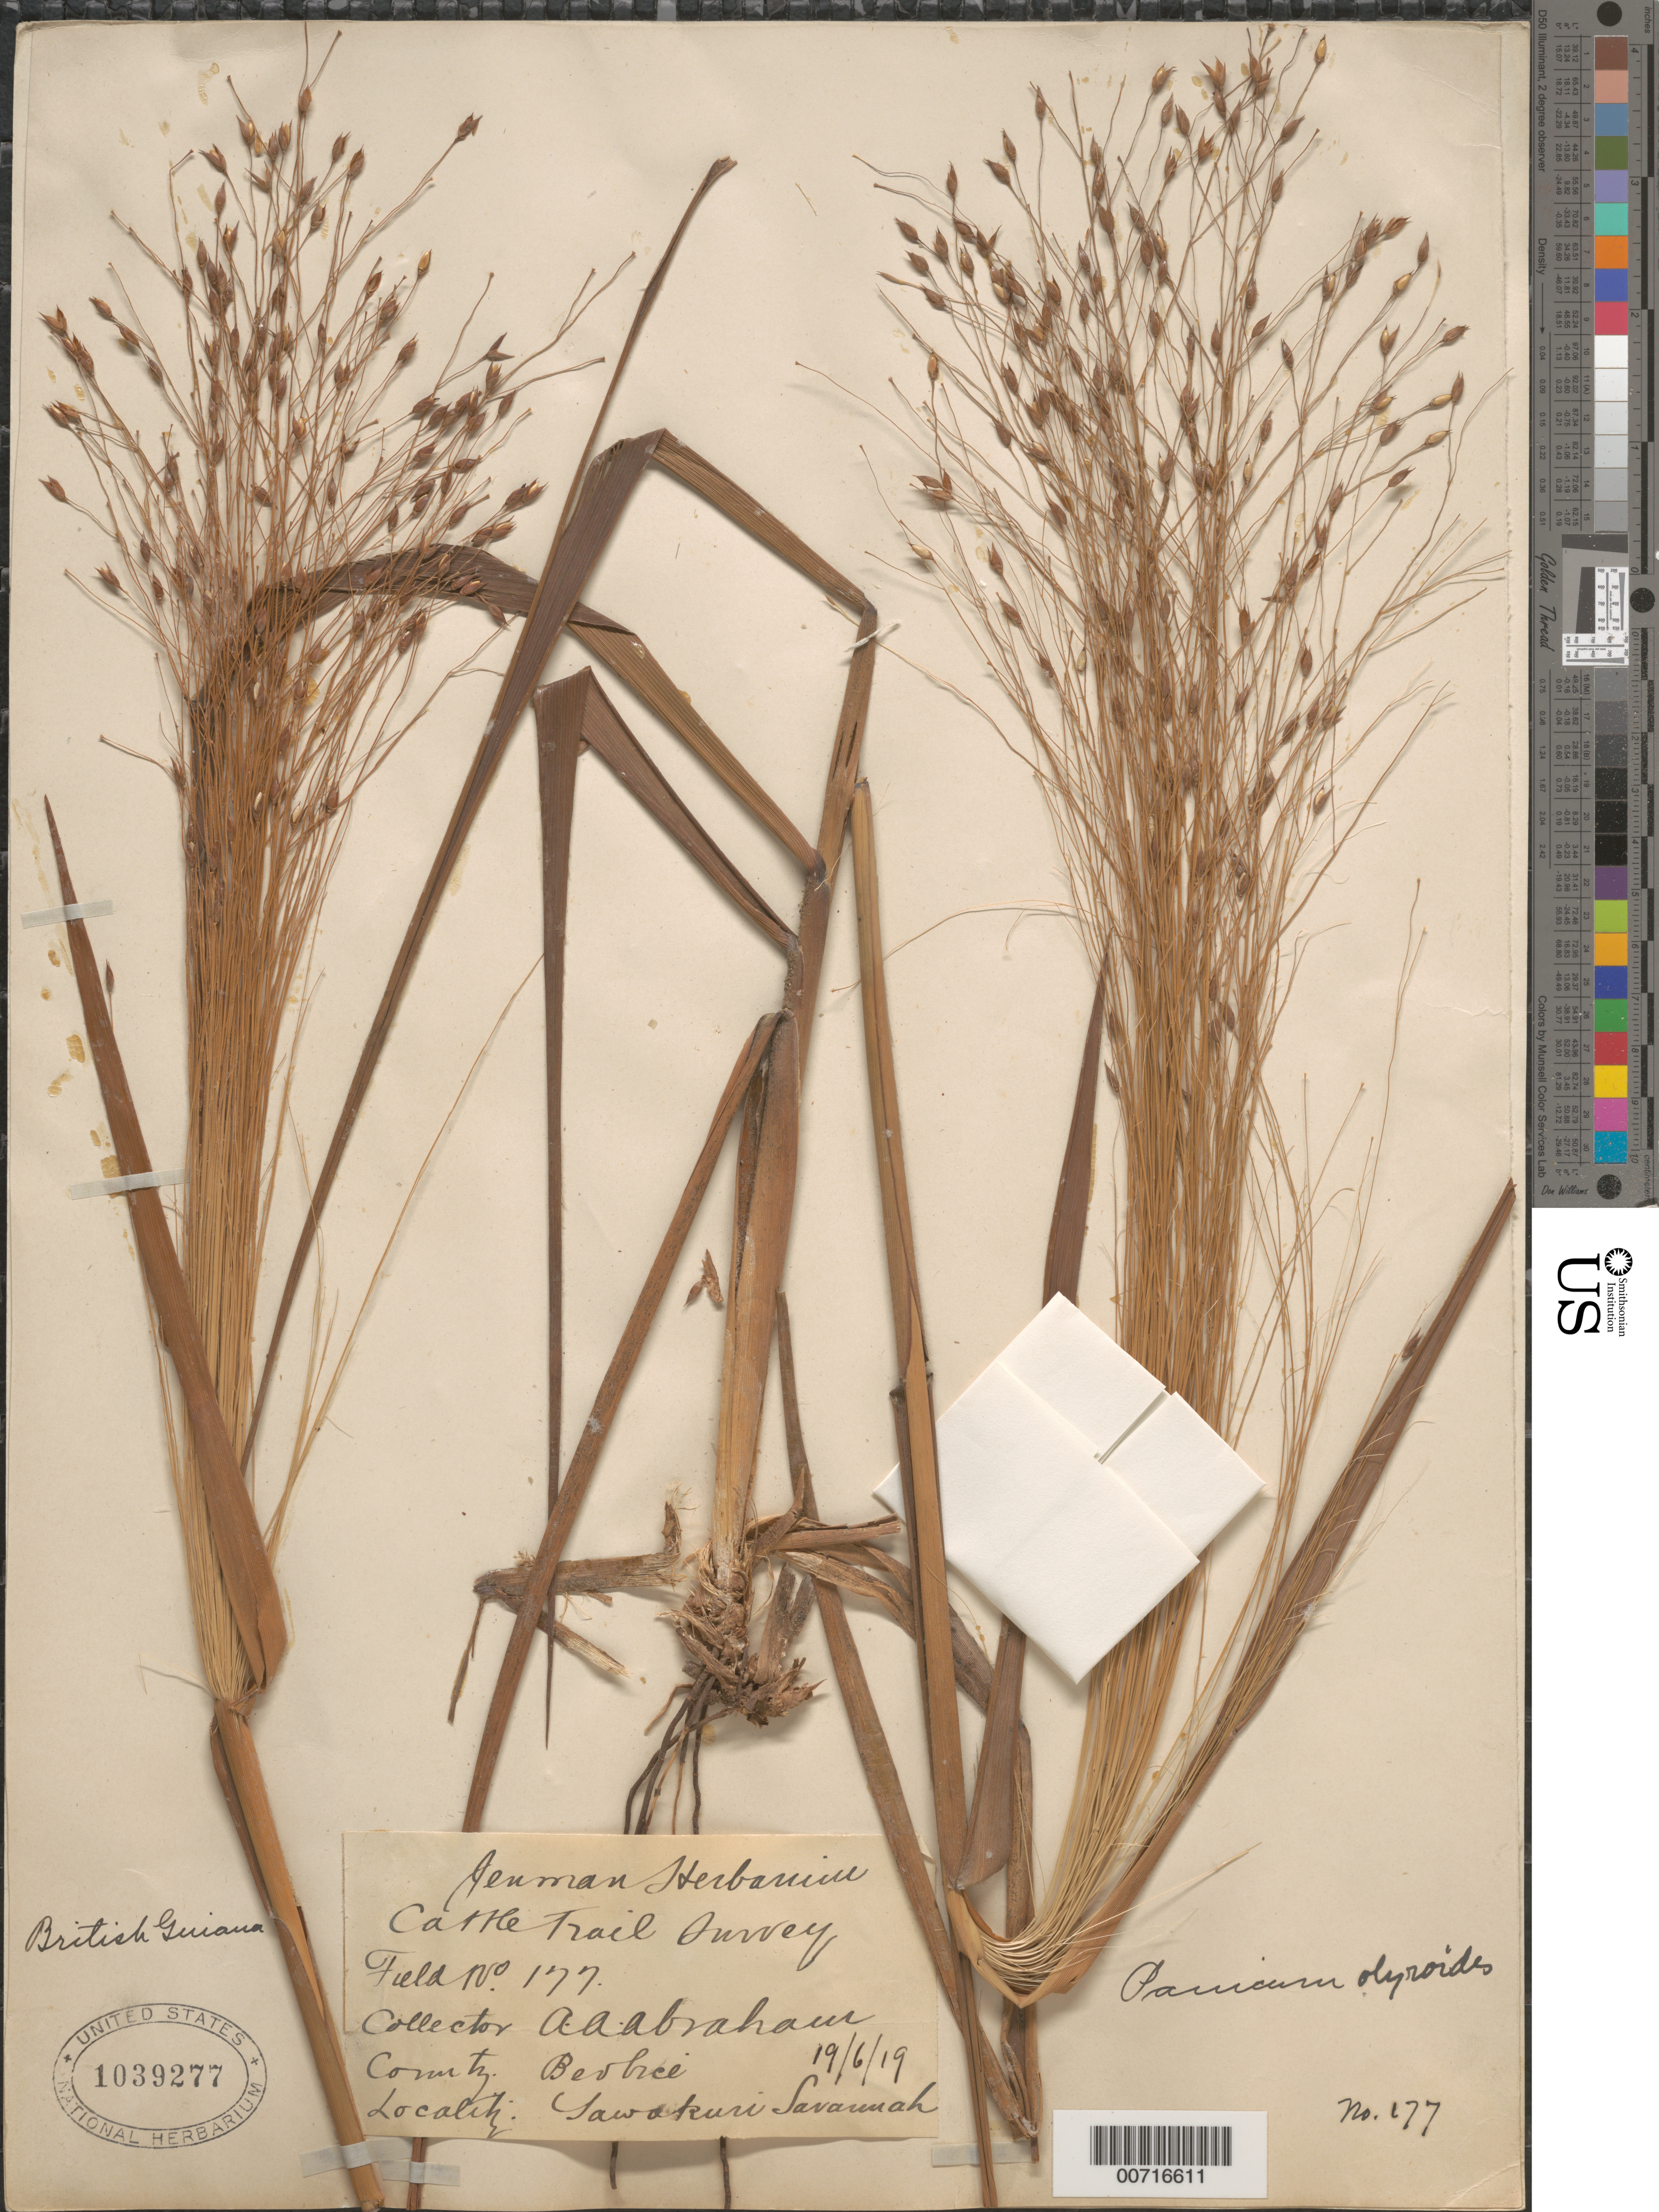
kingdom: Plantae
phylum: Tracheophyta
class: Liliopsida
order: Poales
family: Poaceae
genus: Panicum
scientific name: Panicum olyroides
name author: Kunth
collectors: A. A. Abraham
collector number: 177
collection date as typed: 19-Jun-19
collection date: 1919-06-19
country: Guyana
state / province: U. Demerara-Berbice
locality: Yawakuri River, Berbice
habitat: Savanna, river banks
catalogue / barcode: US 1039277